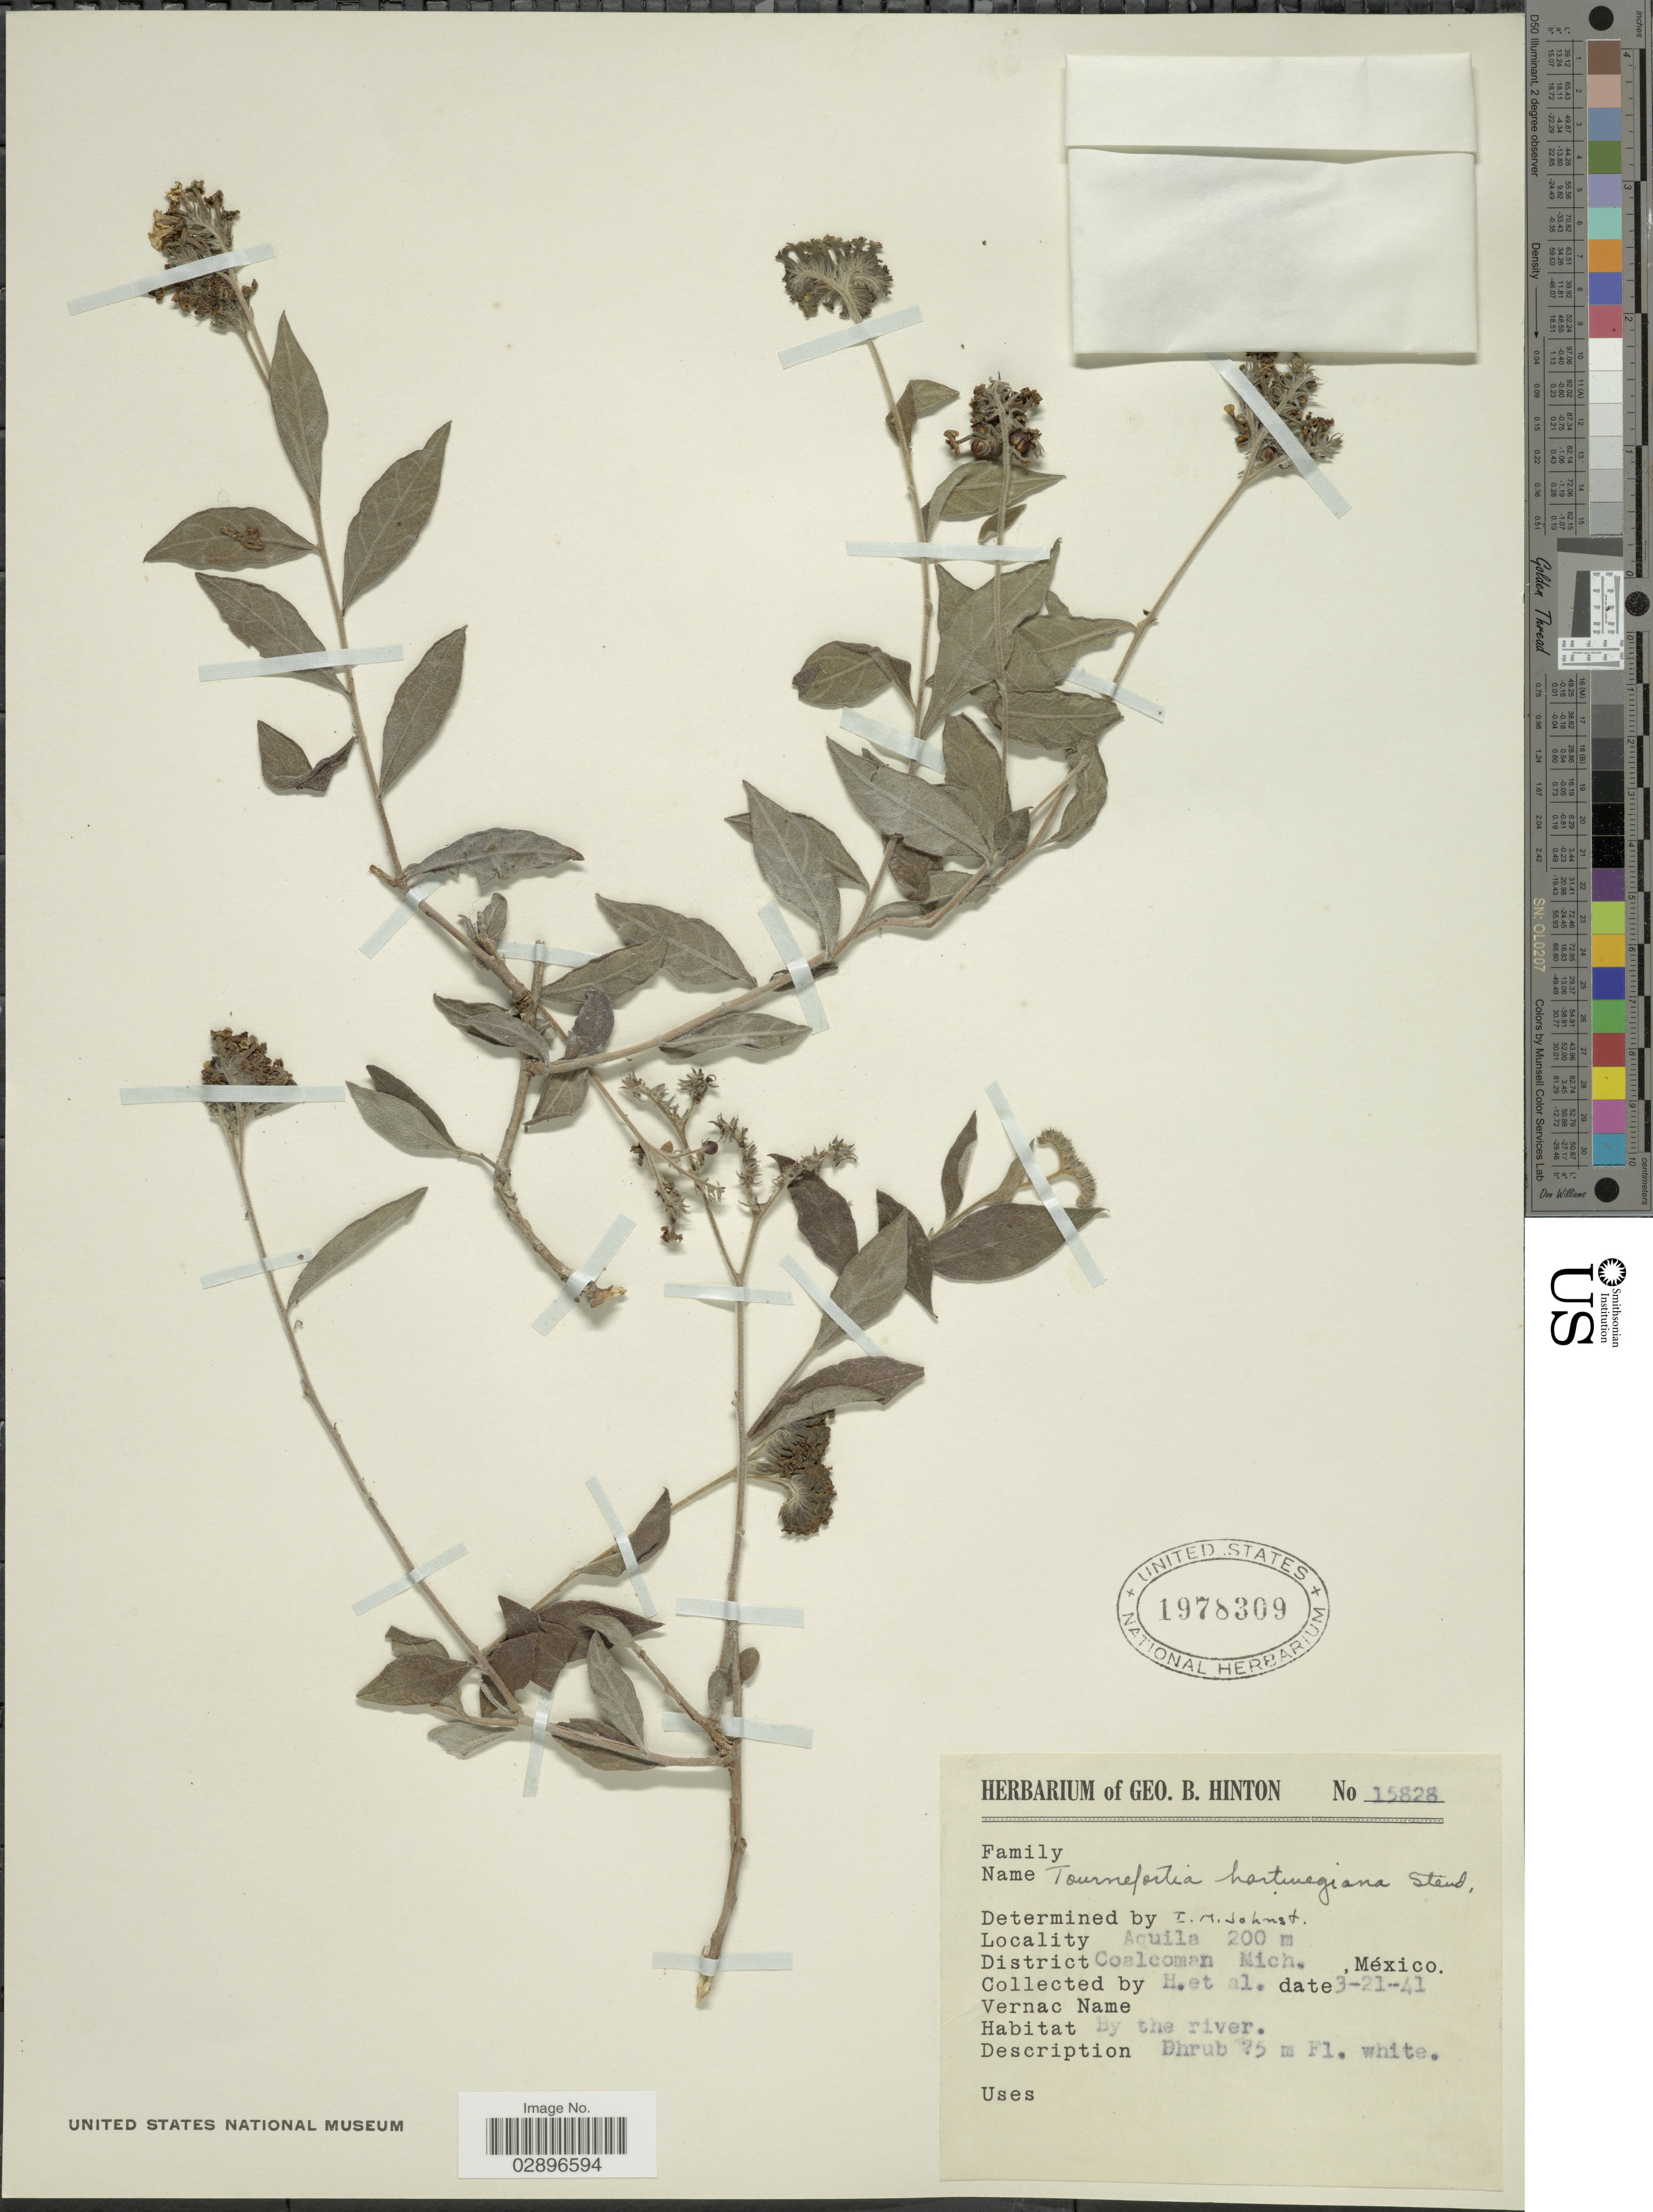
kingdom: Plantae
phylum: Tracheophyta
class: Magnoliopsida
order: Boraginales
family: Heliotropiaceae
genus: Tournefortia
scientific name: Tournefortia hartwegiana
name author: Steud.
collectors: G. B. Hinton & et al.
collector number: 15828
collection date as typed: Transcribed d/m/y: 21/3/41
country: Mexico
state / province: Michoacán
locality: Aquila, District Coalcoman.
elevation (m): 200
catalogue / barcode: US 1978309